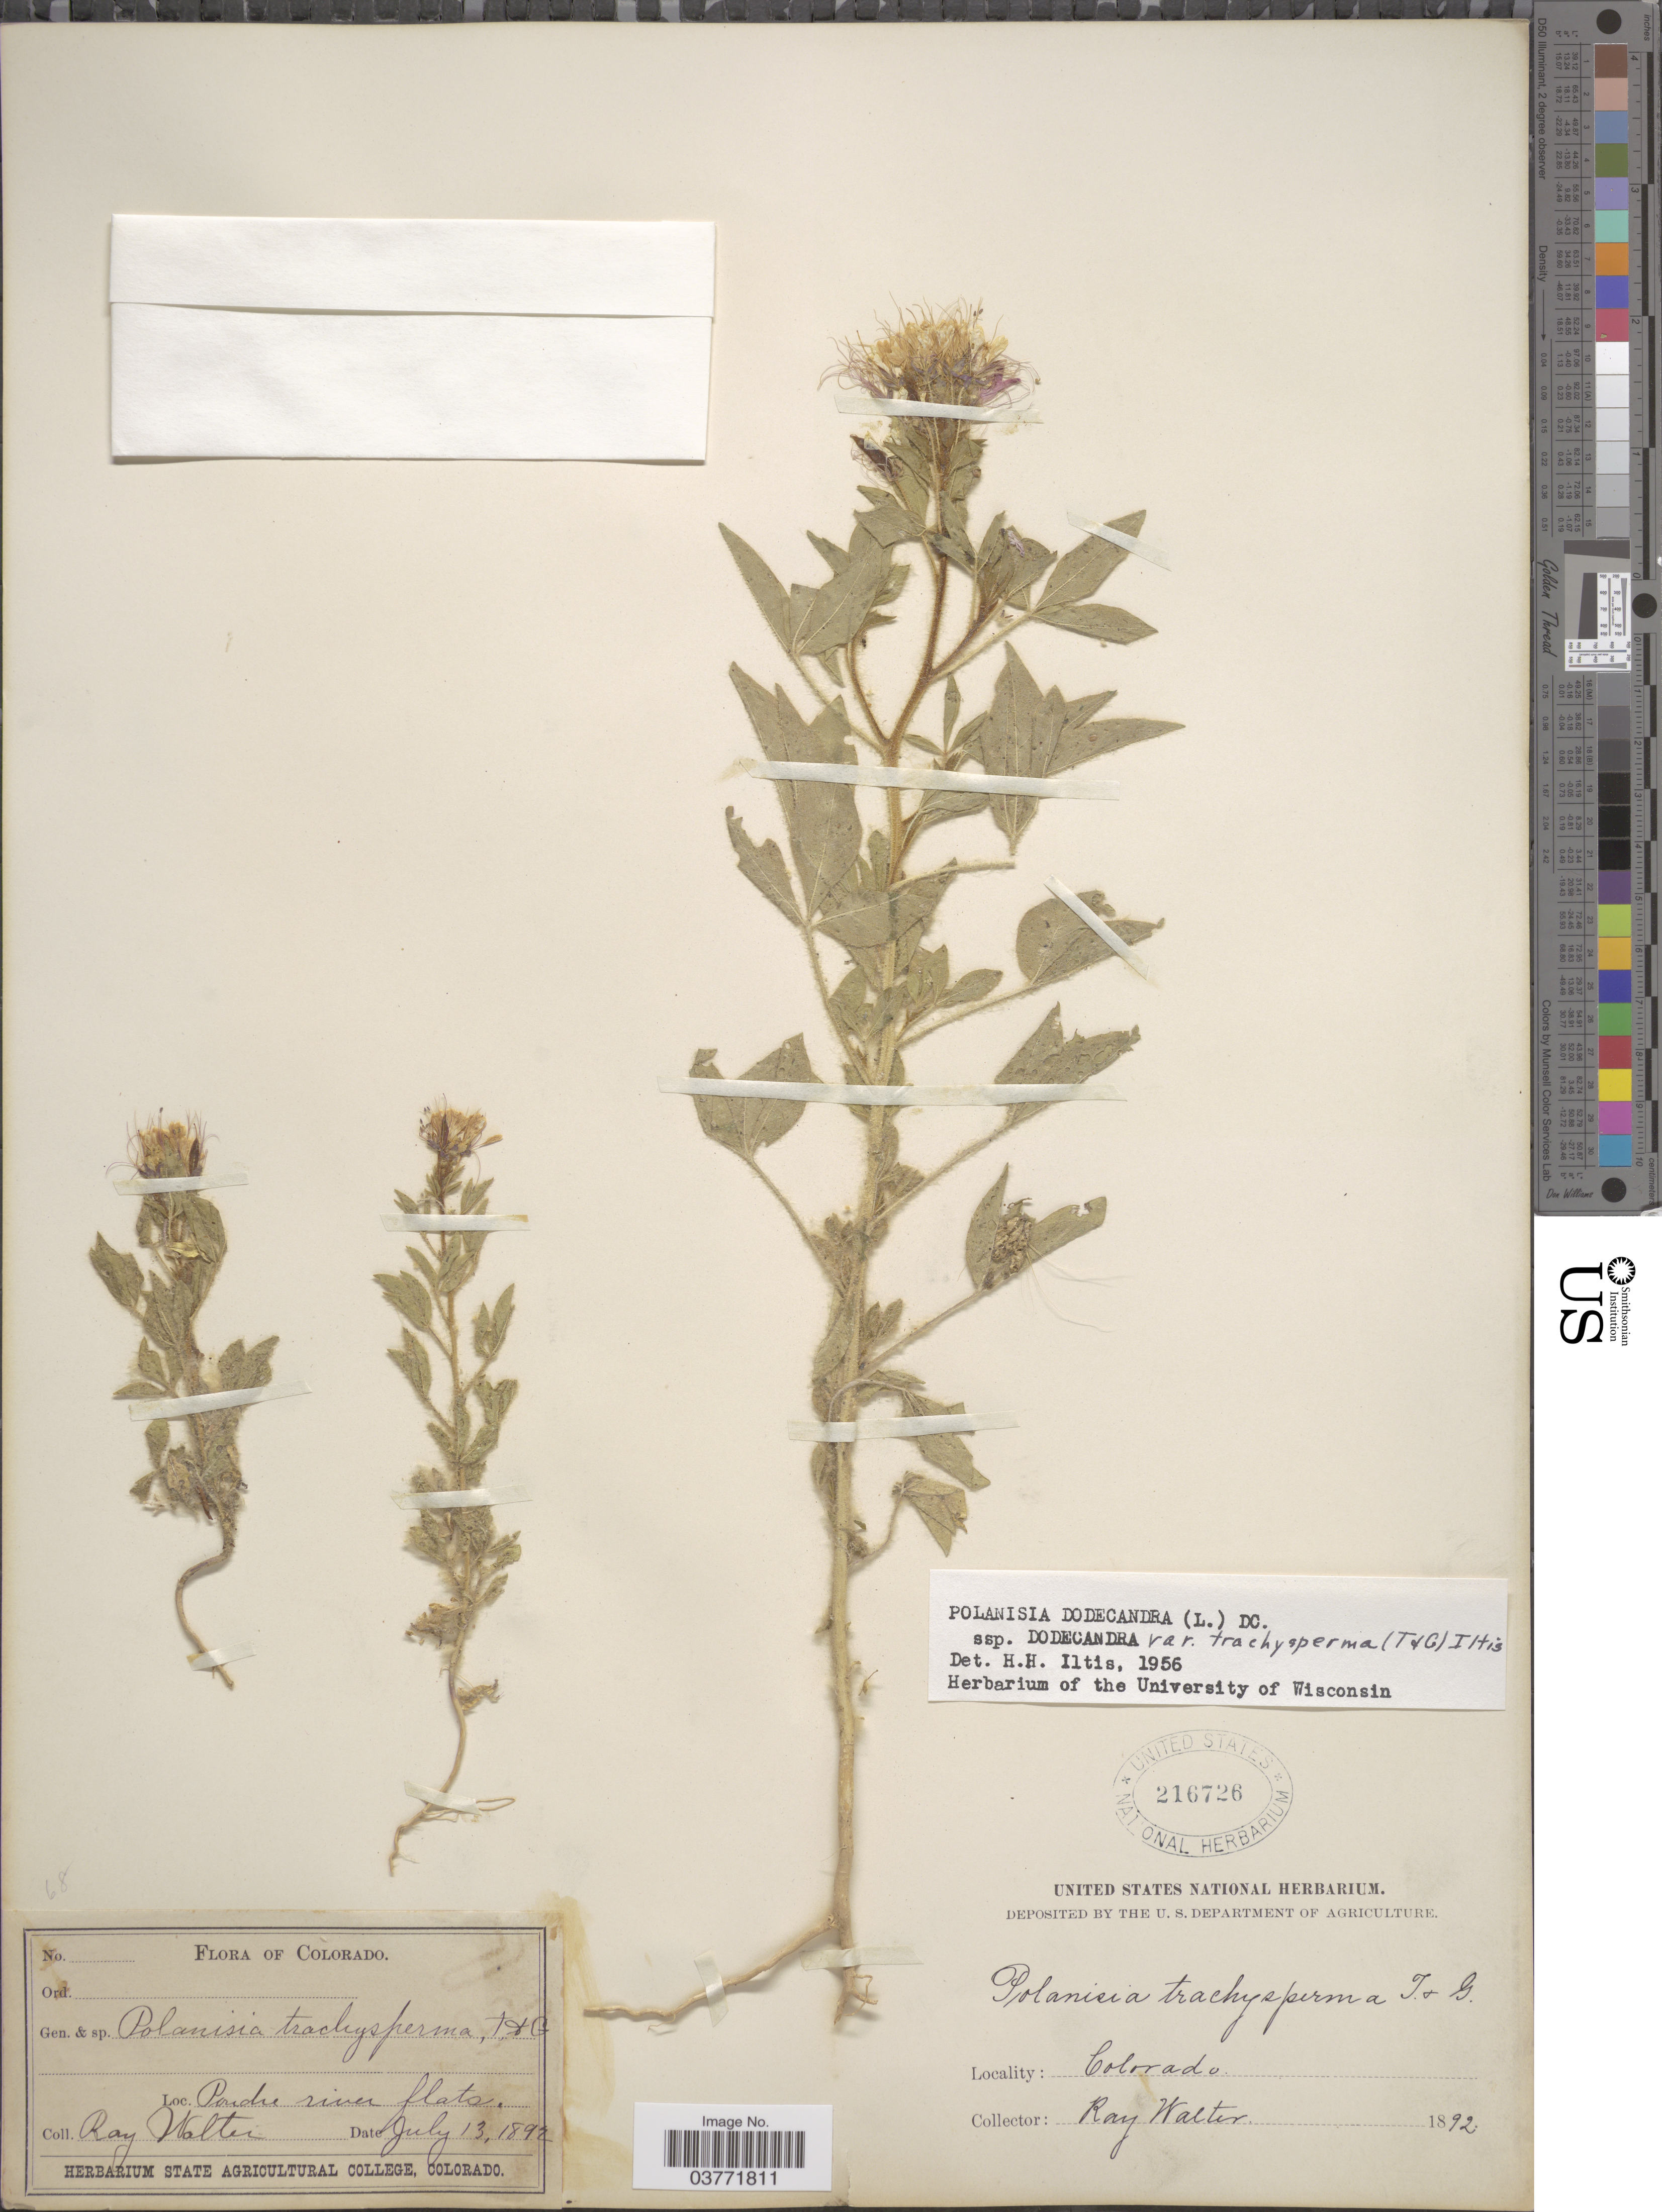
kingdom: Plantae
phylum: Tracheophyta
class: Magnoliopsida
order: Brassicales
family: Cleomaceae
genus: Polanisia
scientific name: Polanisia trachysperma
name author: Torr. & A. Gray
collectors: R. Walter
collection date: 1892-07-13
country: United States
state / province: Colorado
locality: Poudre river flats.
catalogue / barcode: US 216726